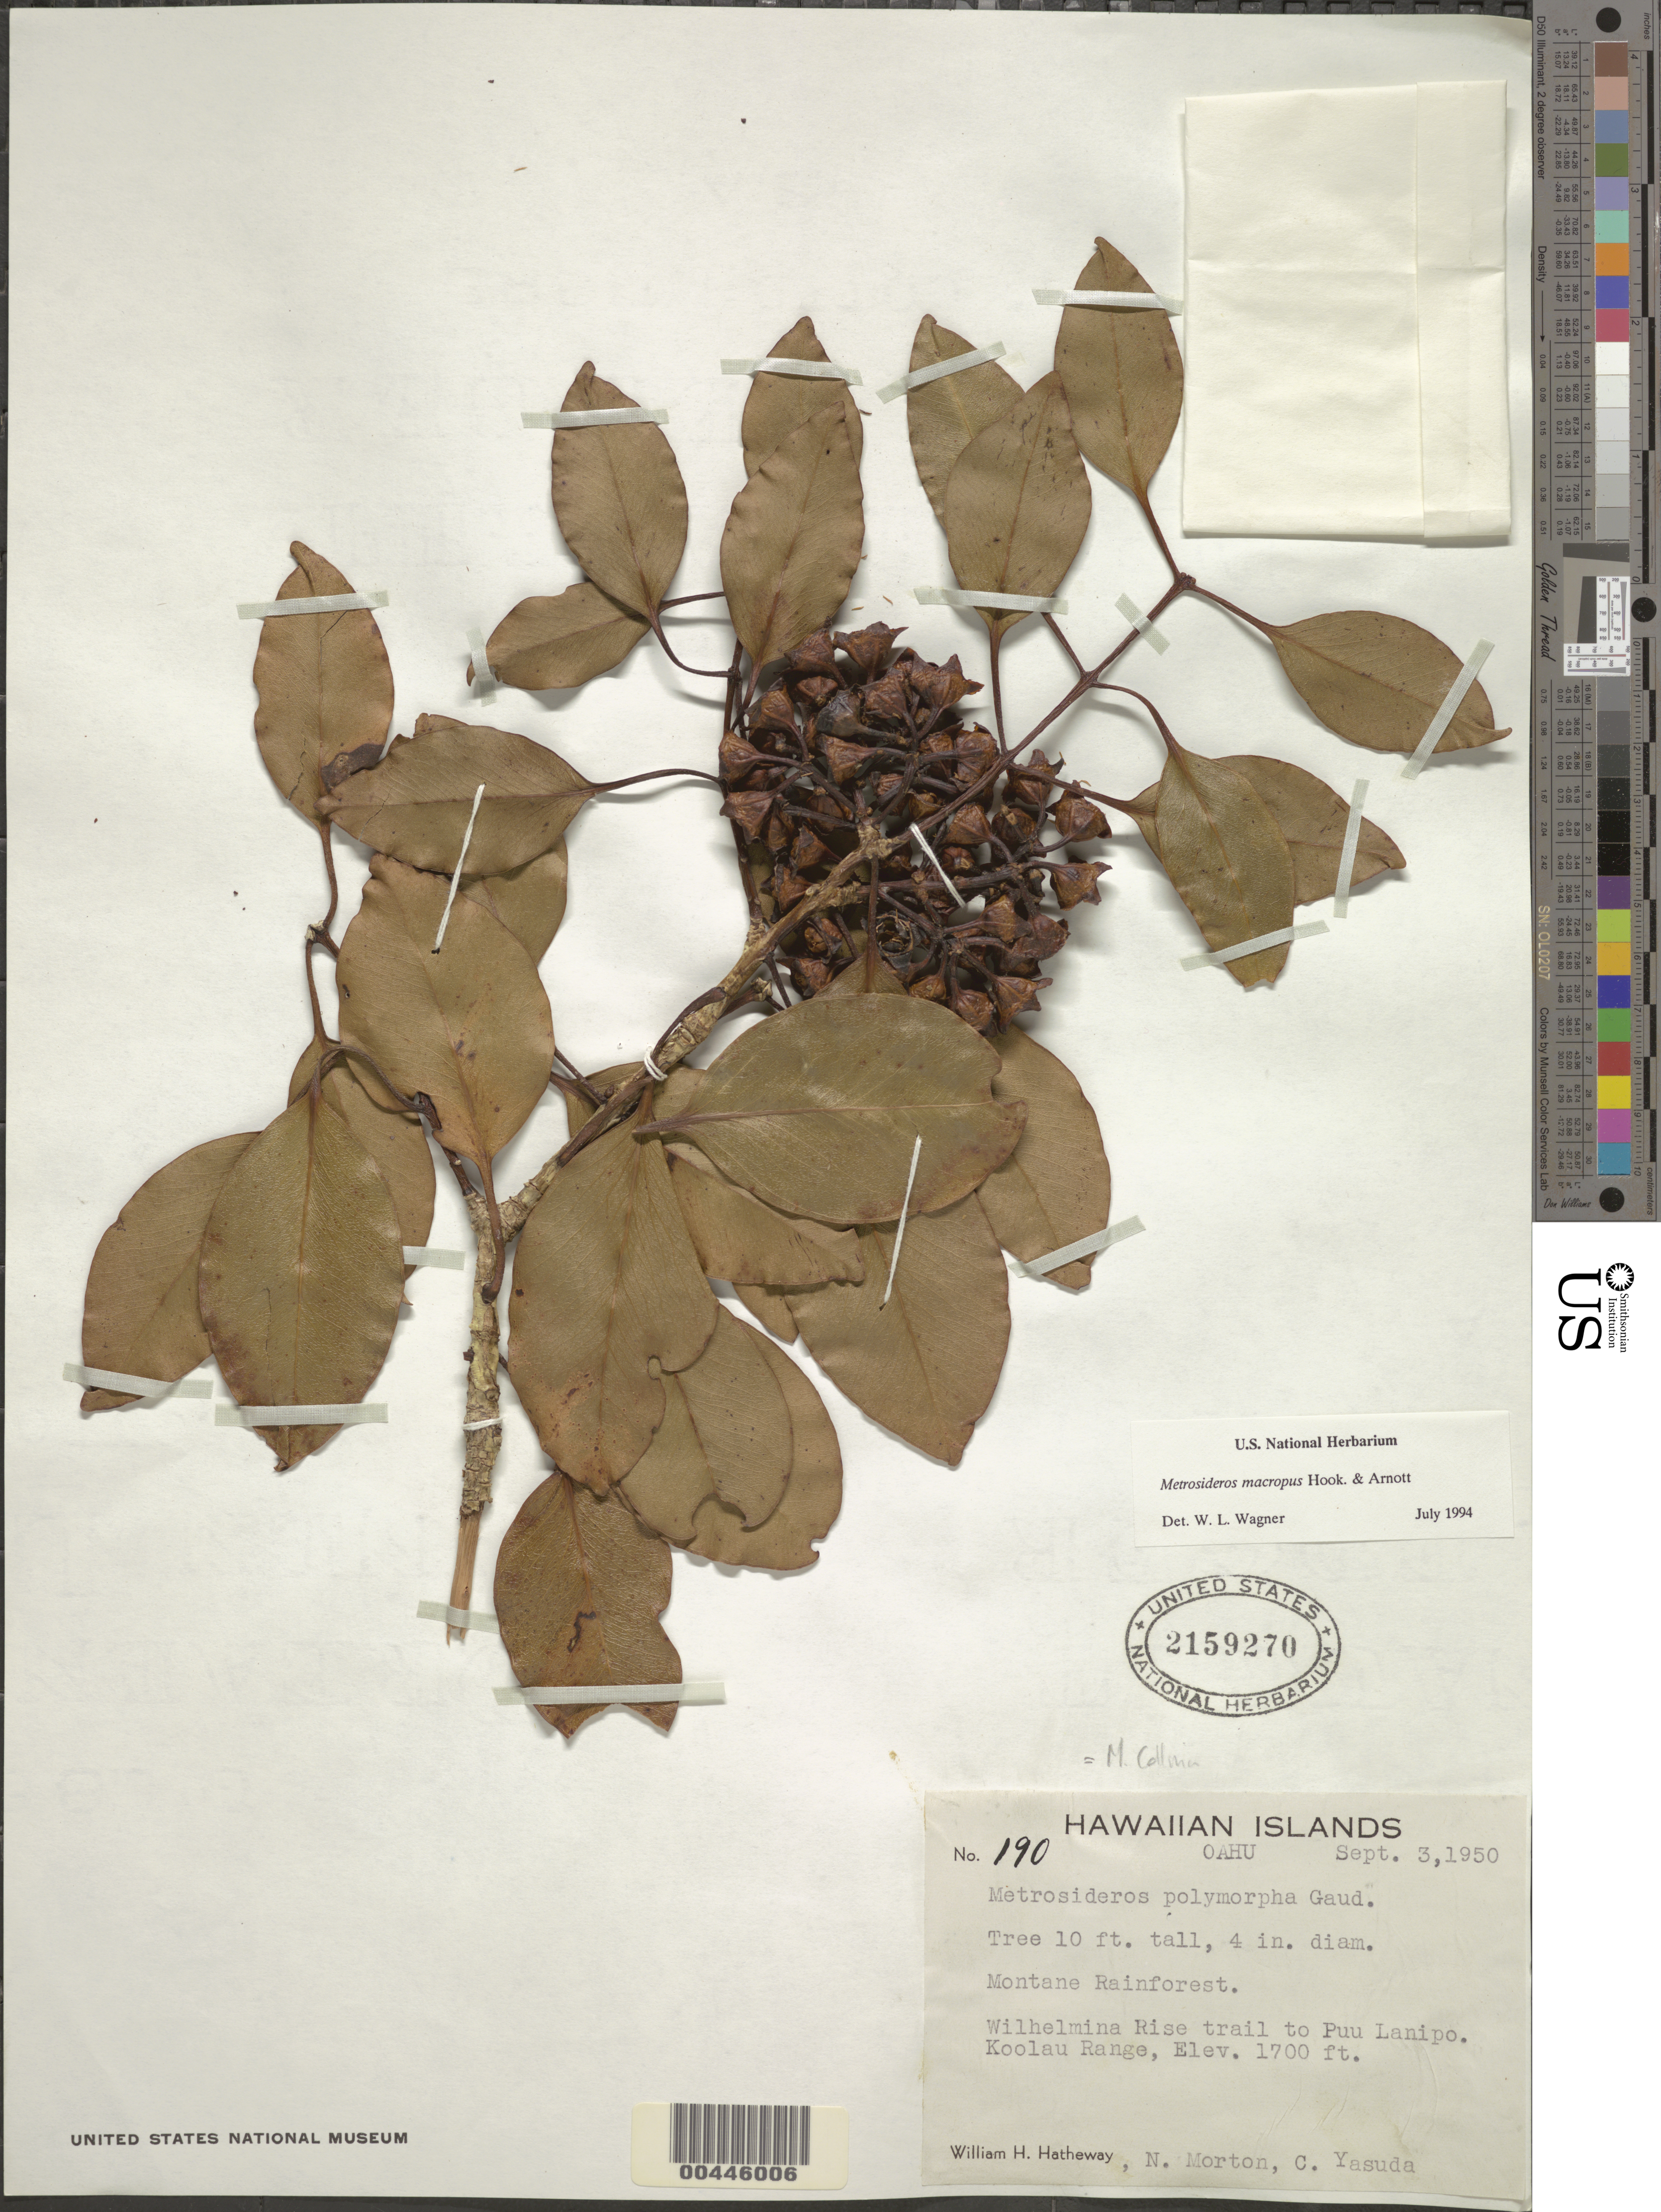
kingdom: Plantae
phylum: Tracheophyta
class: Magnoliopsida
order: Myrtales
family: Myrtaceae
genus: Metrosideros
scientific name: Metrosideros macropus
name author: Hook. & Arn.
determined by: Wagner, W. L., (BOT), Smithsonian Institution - National Museum of Natural History (UNITED STATES)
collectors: W. H. Hatheway, N. E. Morton & C. Yasuda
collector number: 190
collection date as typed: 3 Sep 1950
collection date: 1950-09-03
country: United States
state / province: Hawaii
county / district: Honolulu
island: Oahu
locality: Wilhelmina Rise trail to Puu Lanipo, Koolau Range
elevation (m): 518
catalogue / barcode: US 2159270